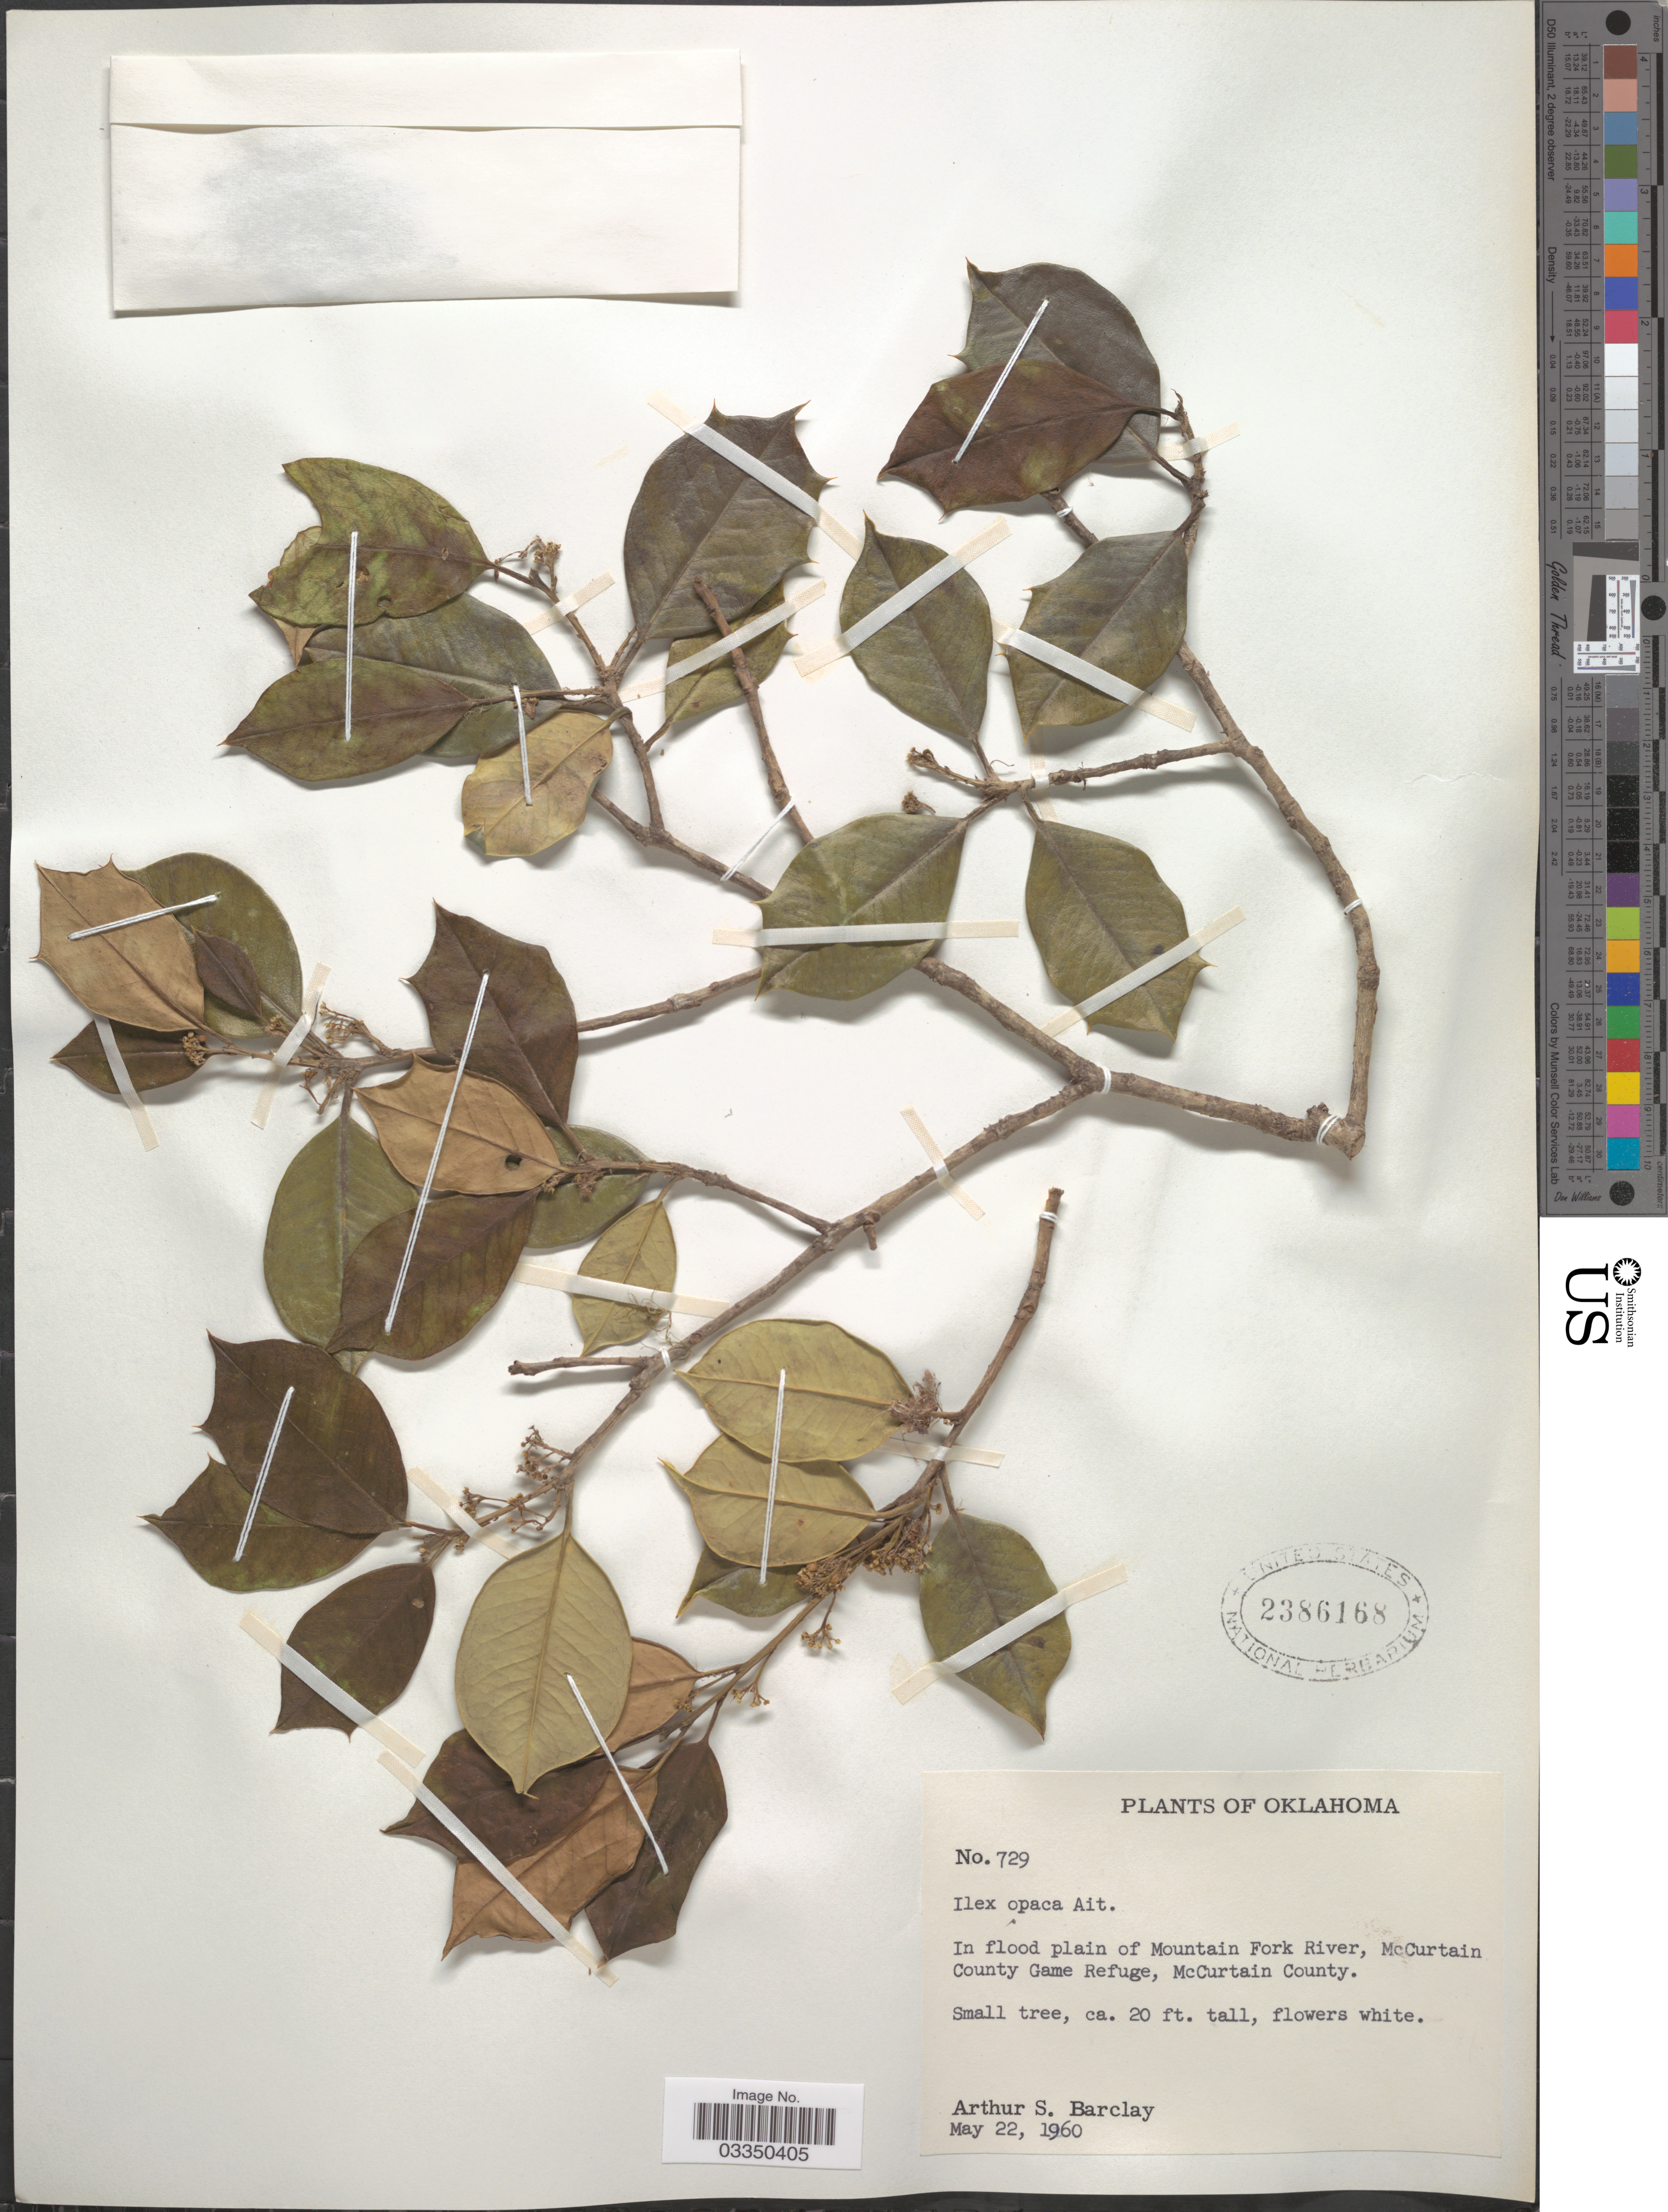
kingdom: Plantae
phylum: Tracheophyta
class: Magnoliopsida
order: Aquifoliales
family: Aquifoliaceae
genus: Ilex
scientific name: Ilex opaca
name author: Aiton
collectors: A. S. Barclay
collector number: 729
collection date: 1960-05-22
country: United States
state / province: Oklahoma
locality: In flood plain of Mountain Fork River, McCurtain County Game Refuge, McCurtain County.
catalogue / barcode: US 2386168